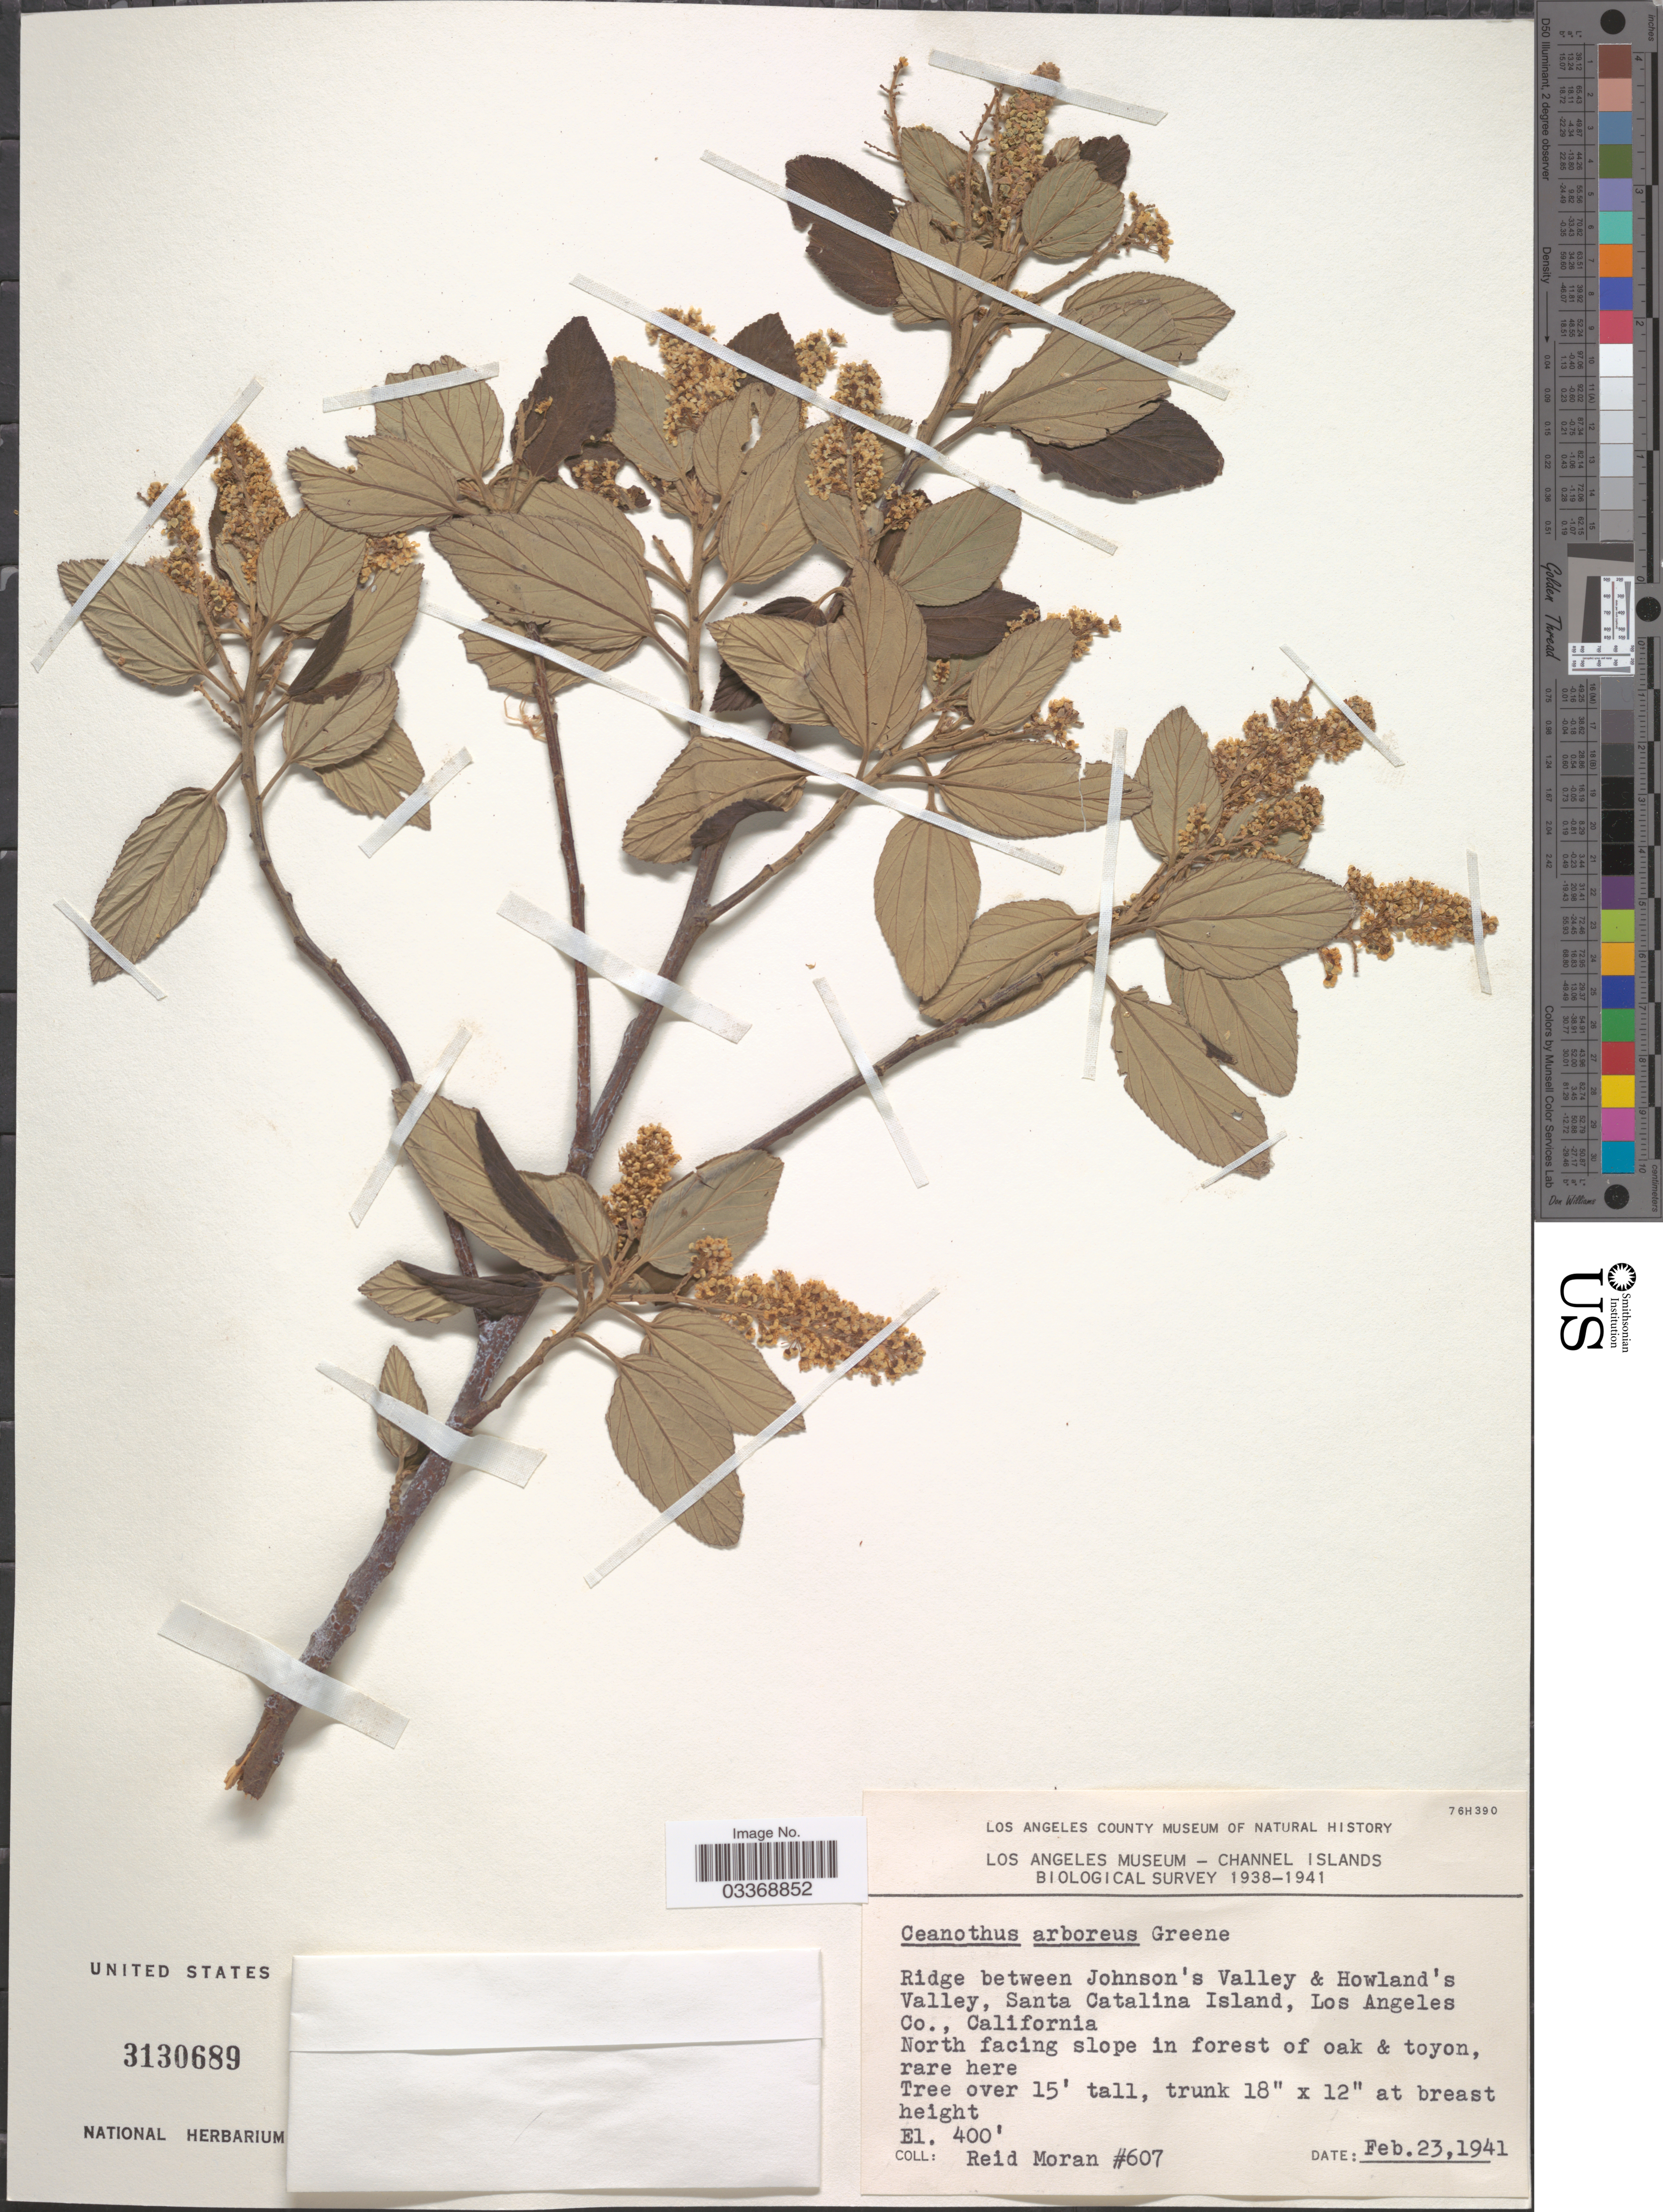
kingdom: Plantae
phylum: Tracheophyta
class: Magnoliopsida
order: Rosales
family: Rhamnaceae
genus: Ceanothus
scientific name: Ceanothus arboreus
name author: Greene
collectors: R. V. Moran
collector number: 607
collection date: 1941-02-23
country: United States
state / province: California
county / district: Los Angeles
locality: Ridge between Johnson's Valley & Howland's Valley, Santa Catalina Island, Los Angeles Co.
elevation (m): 122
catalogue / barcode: US 3130689